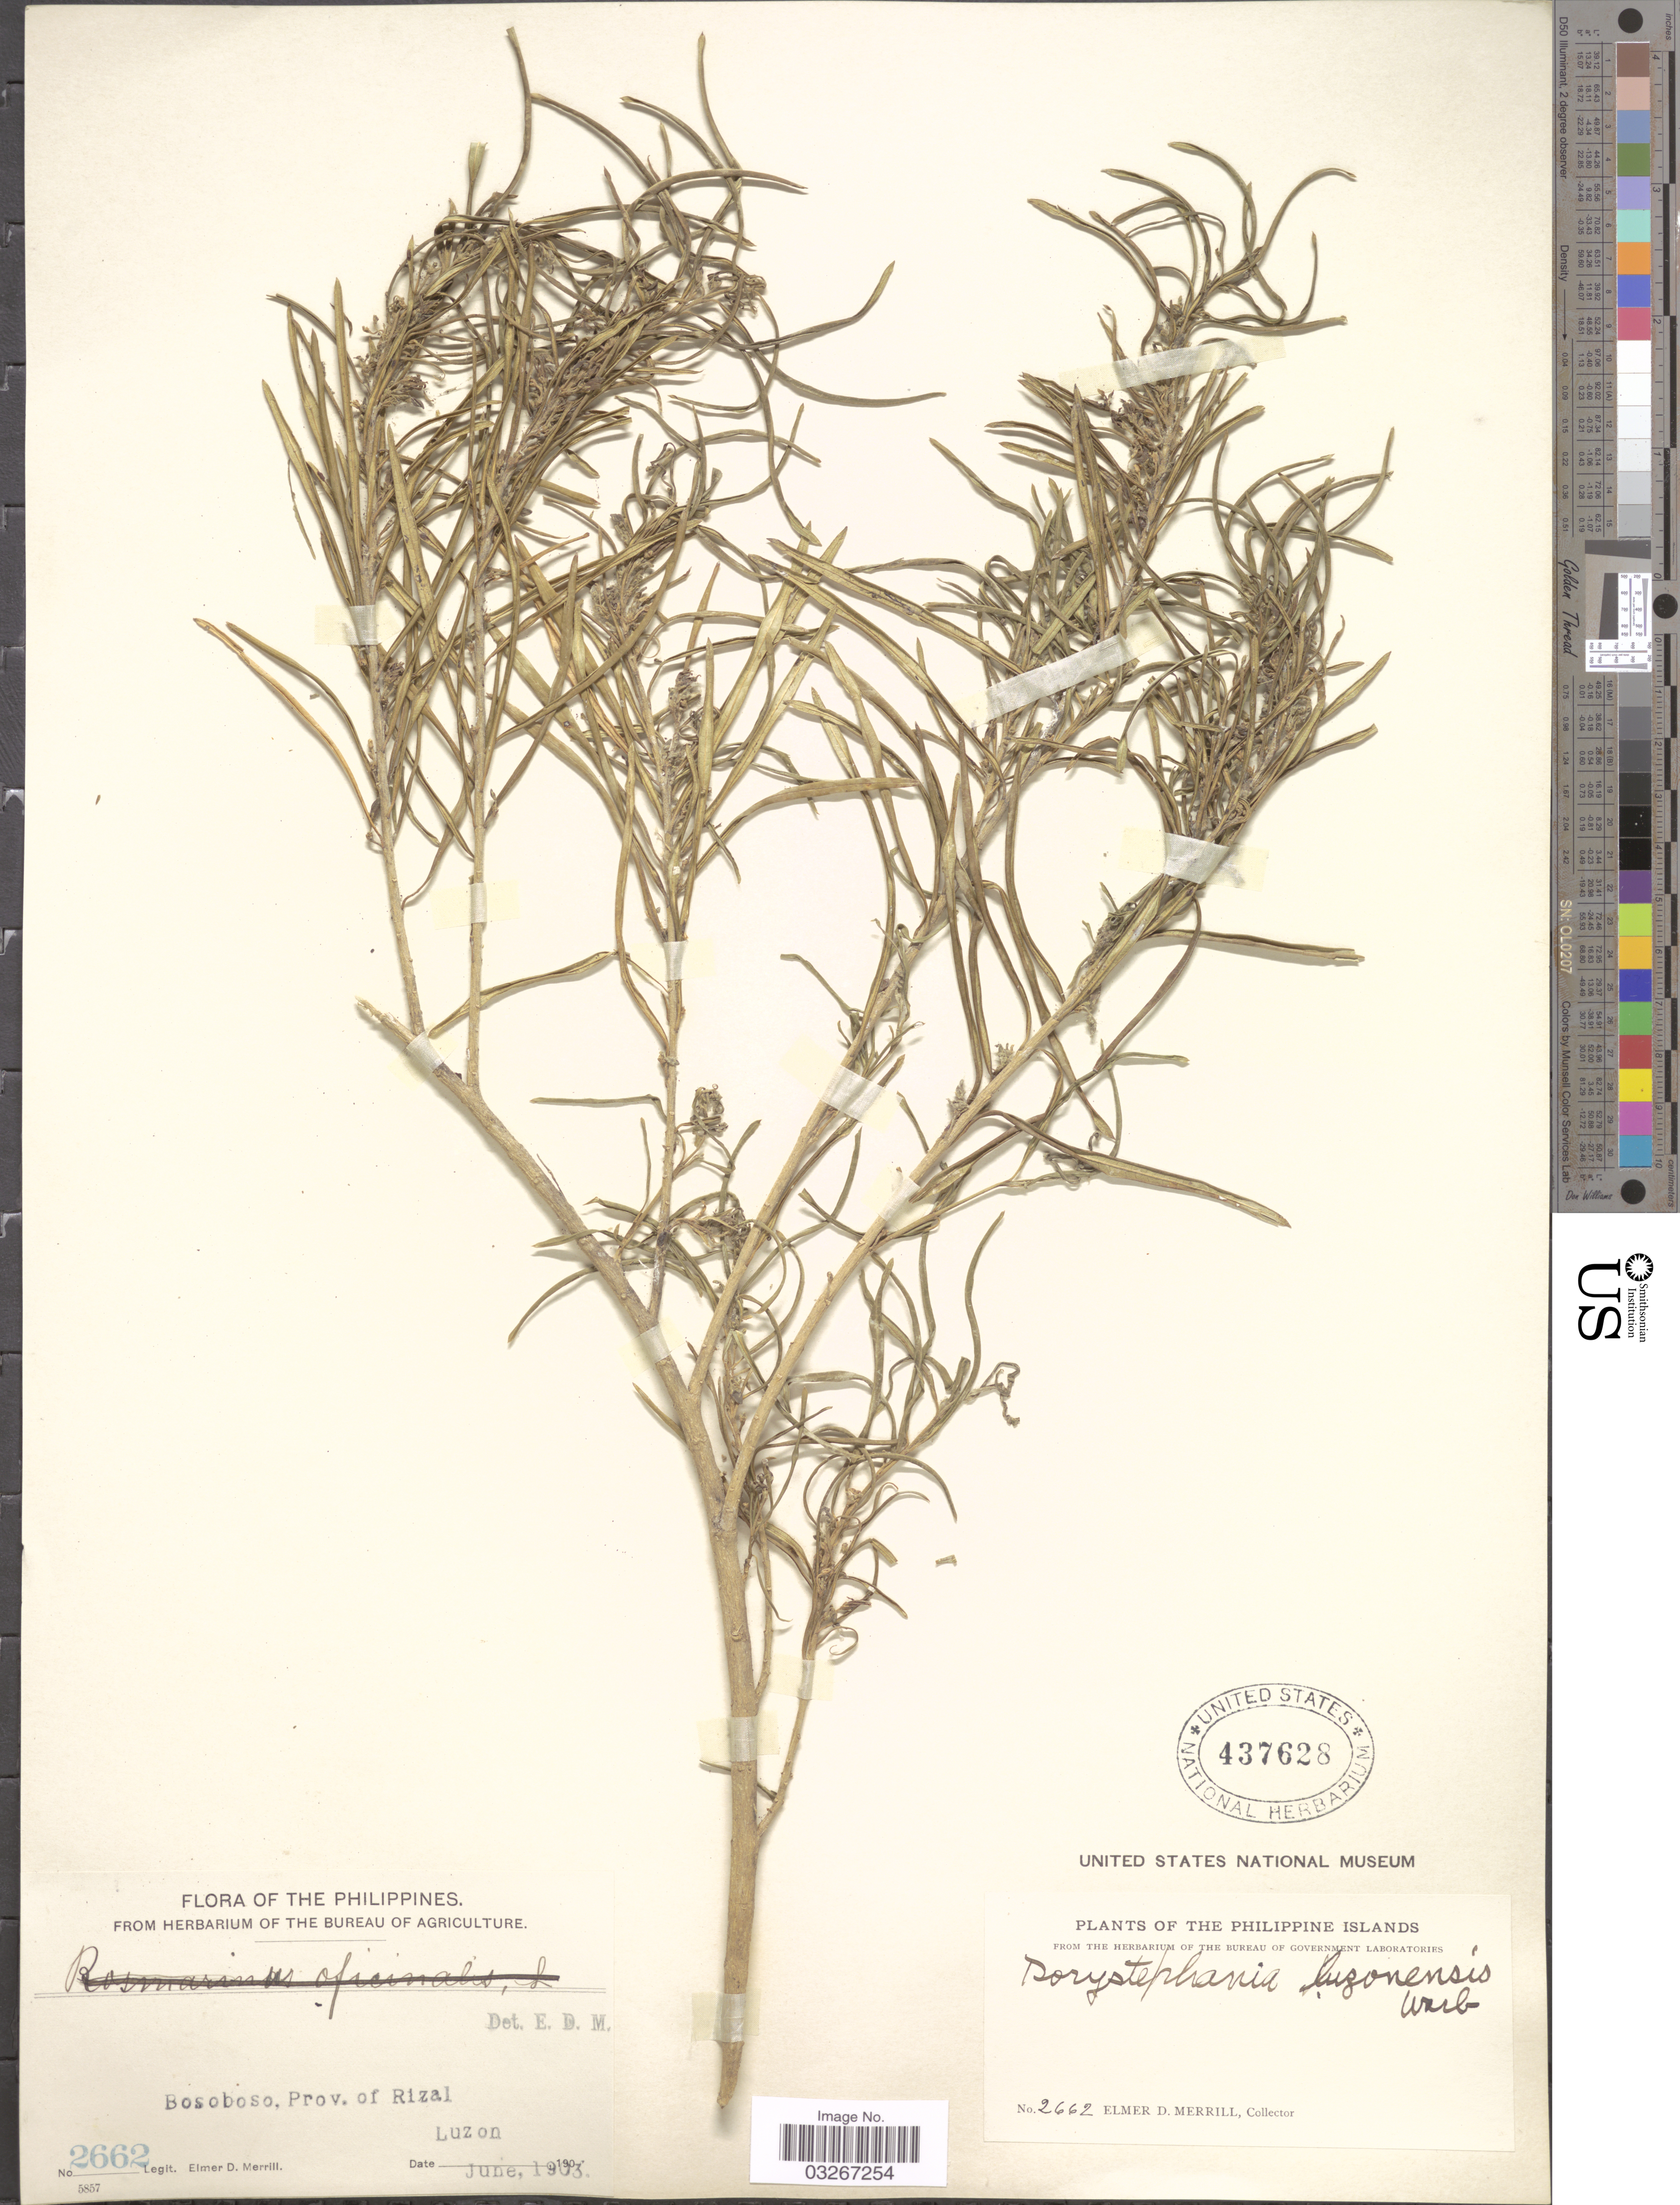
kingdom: Plantae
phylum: Tracheophyta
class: Magnoliopsida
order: Gentianales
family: Apocynaceae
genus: Dorystephania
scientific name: Dorystephania luzonensis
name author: Warb.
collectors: E. D. Merrill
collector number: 2662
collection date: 1903-06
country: Philippines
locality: Bosoboso, Prov. of Rizal.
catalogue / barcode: US 437628